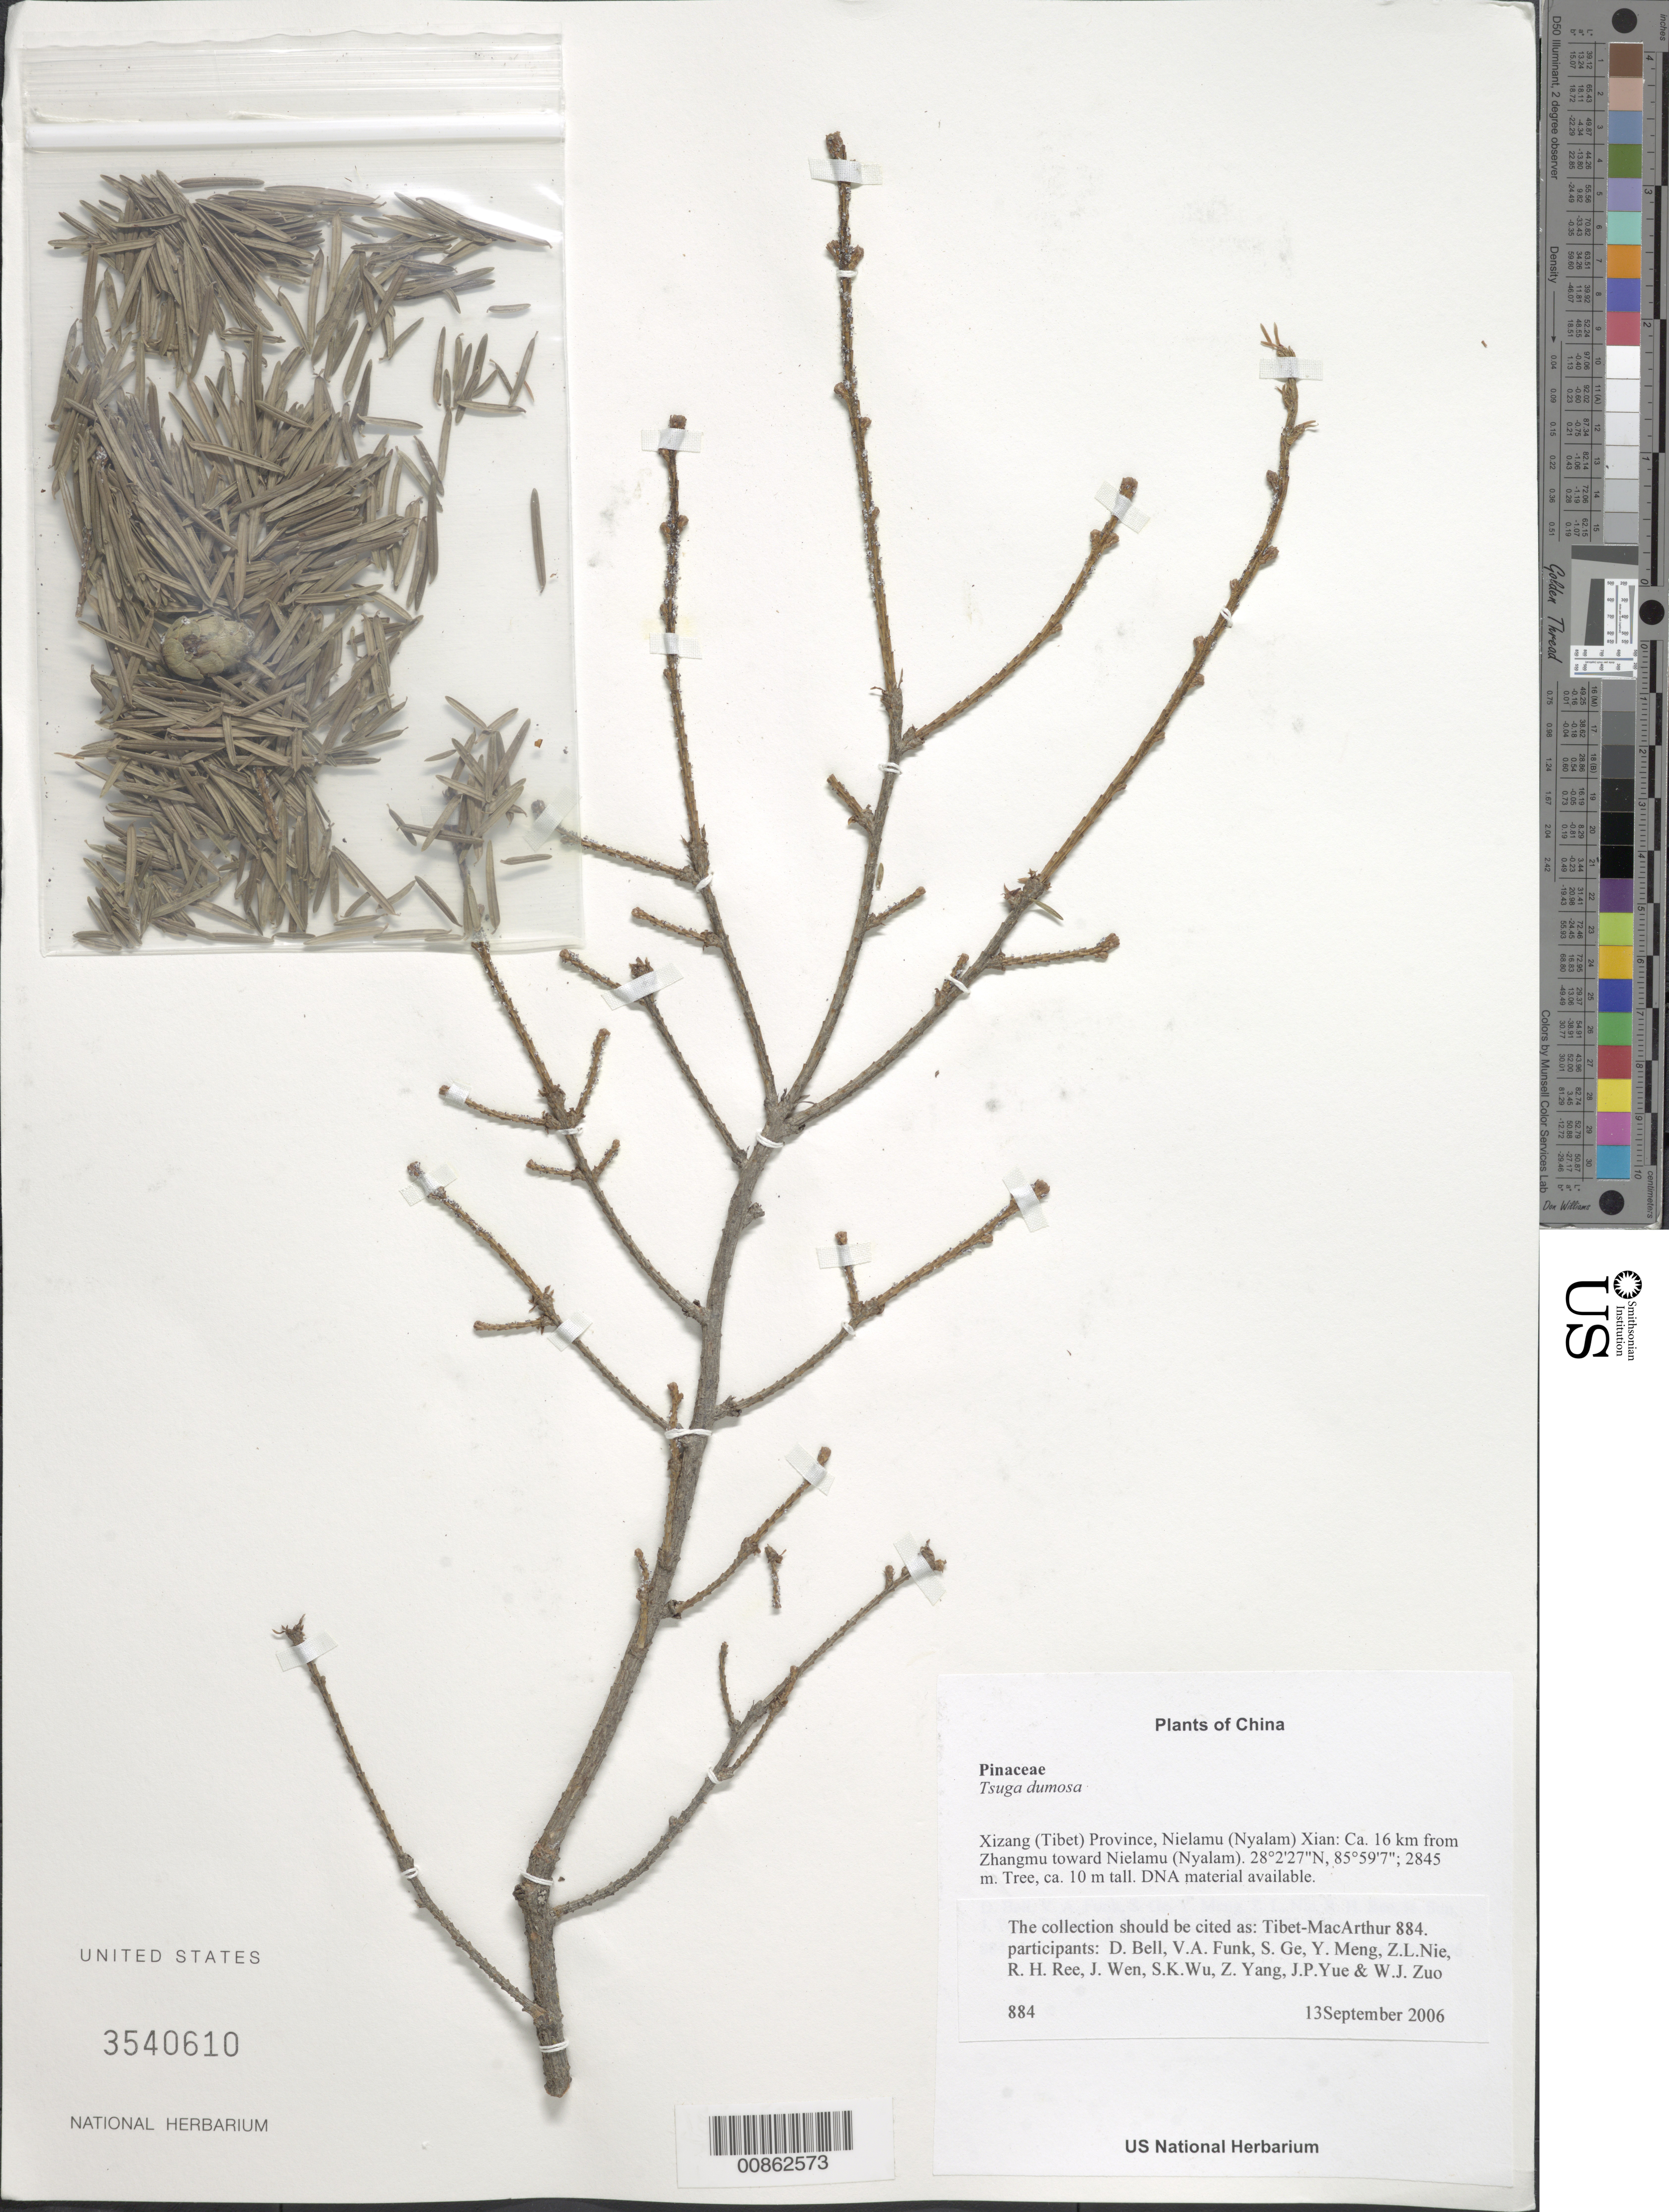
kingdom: Plantae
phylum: Tracheophyta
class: Pinopsida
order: Pinales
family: Pinaceae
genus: Tsuga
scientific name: Tsuga dumosa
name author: (D. Don) Eichler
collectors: Tibet-MacArthur, D. A. Bell, V. Funk, S. Ge, Y. Meng, Z. Nie, R. Ree, H. Sun, J. Wen, Z. Yang, J. Yue, Z. Zhou & W. Zuo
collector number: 884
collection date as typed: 13 Sep 2006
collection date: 2006-09-13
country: China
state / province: Xizang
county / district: Nielamu (Nyalam) Xian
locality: Ca. 16 km from Zhangmu toward Nielamu (Nyalam).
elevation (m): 2845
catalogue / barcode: US 3540610